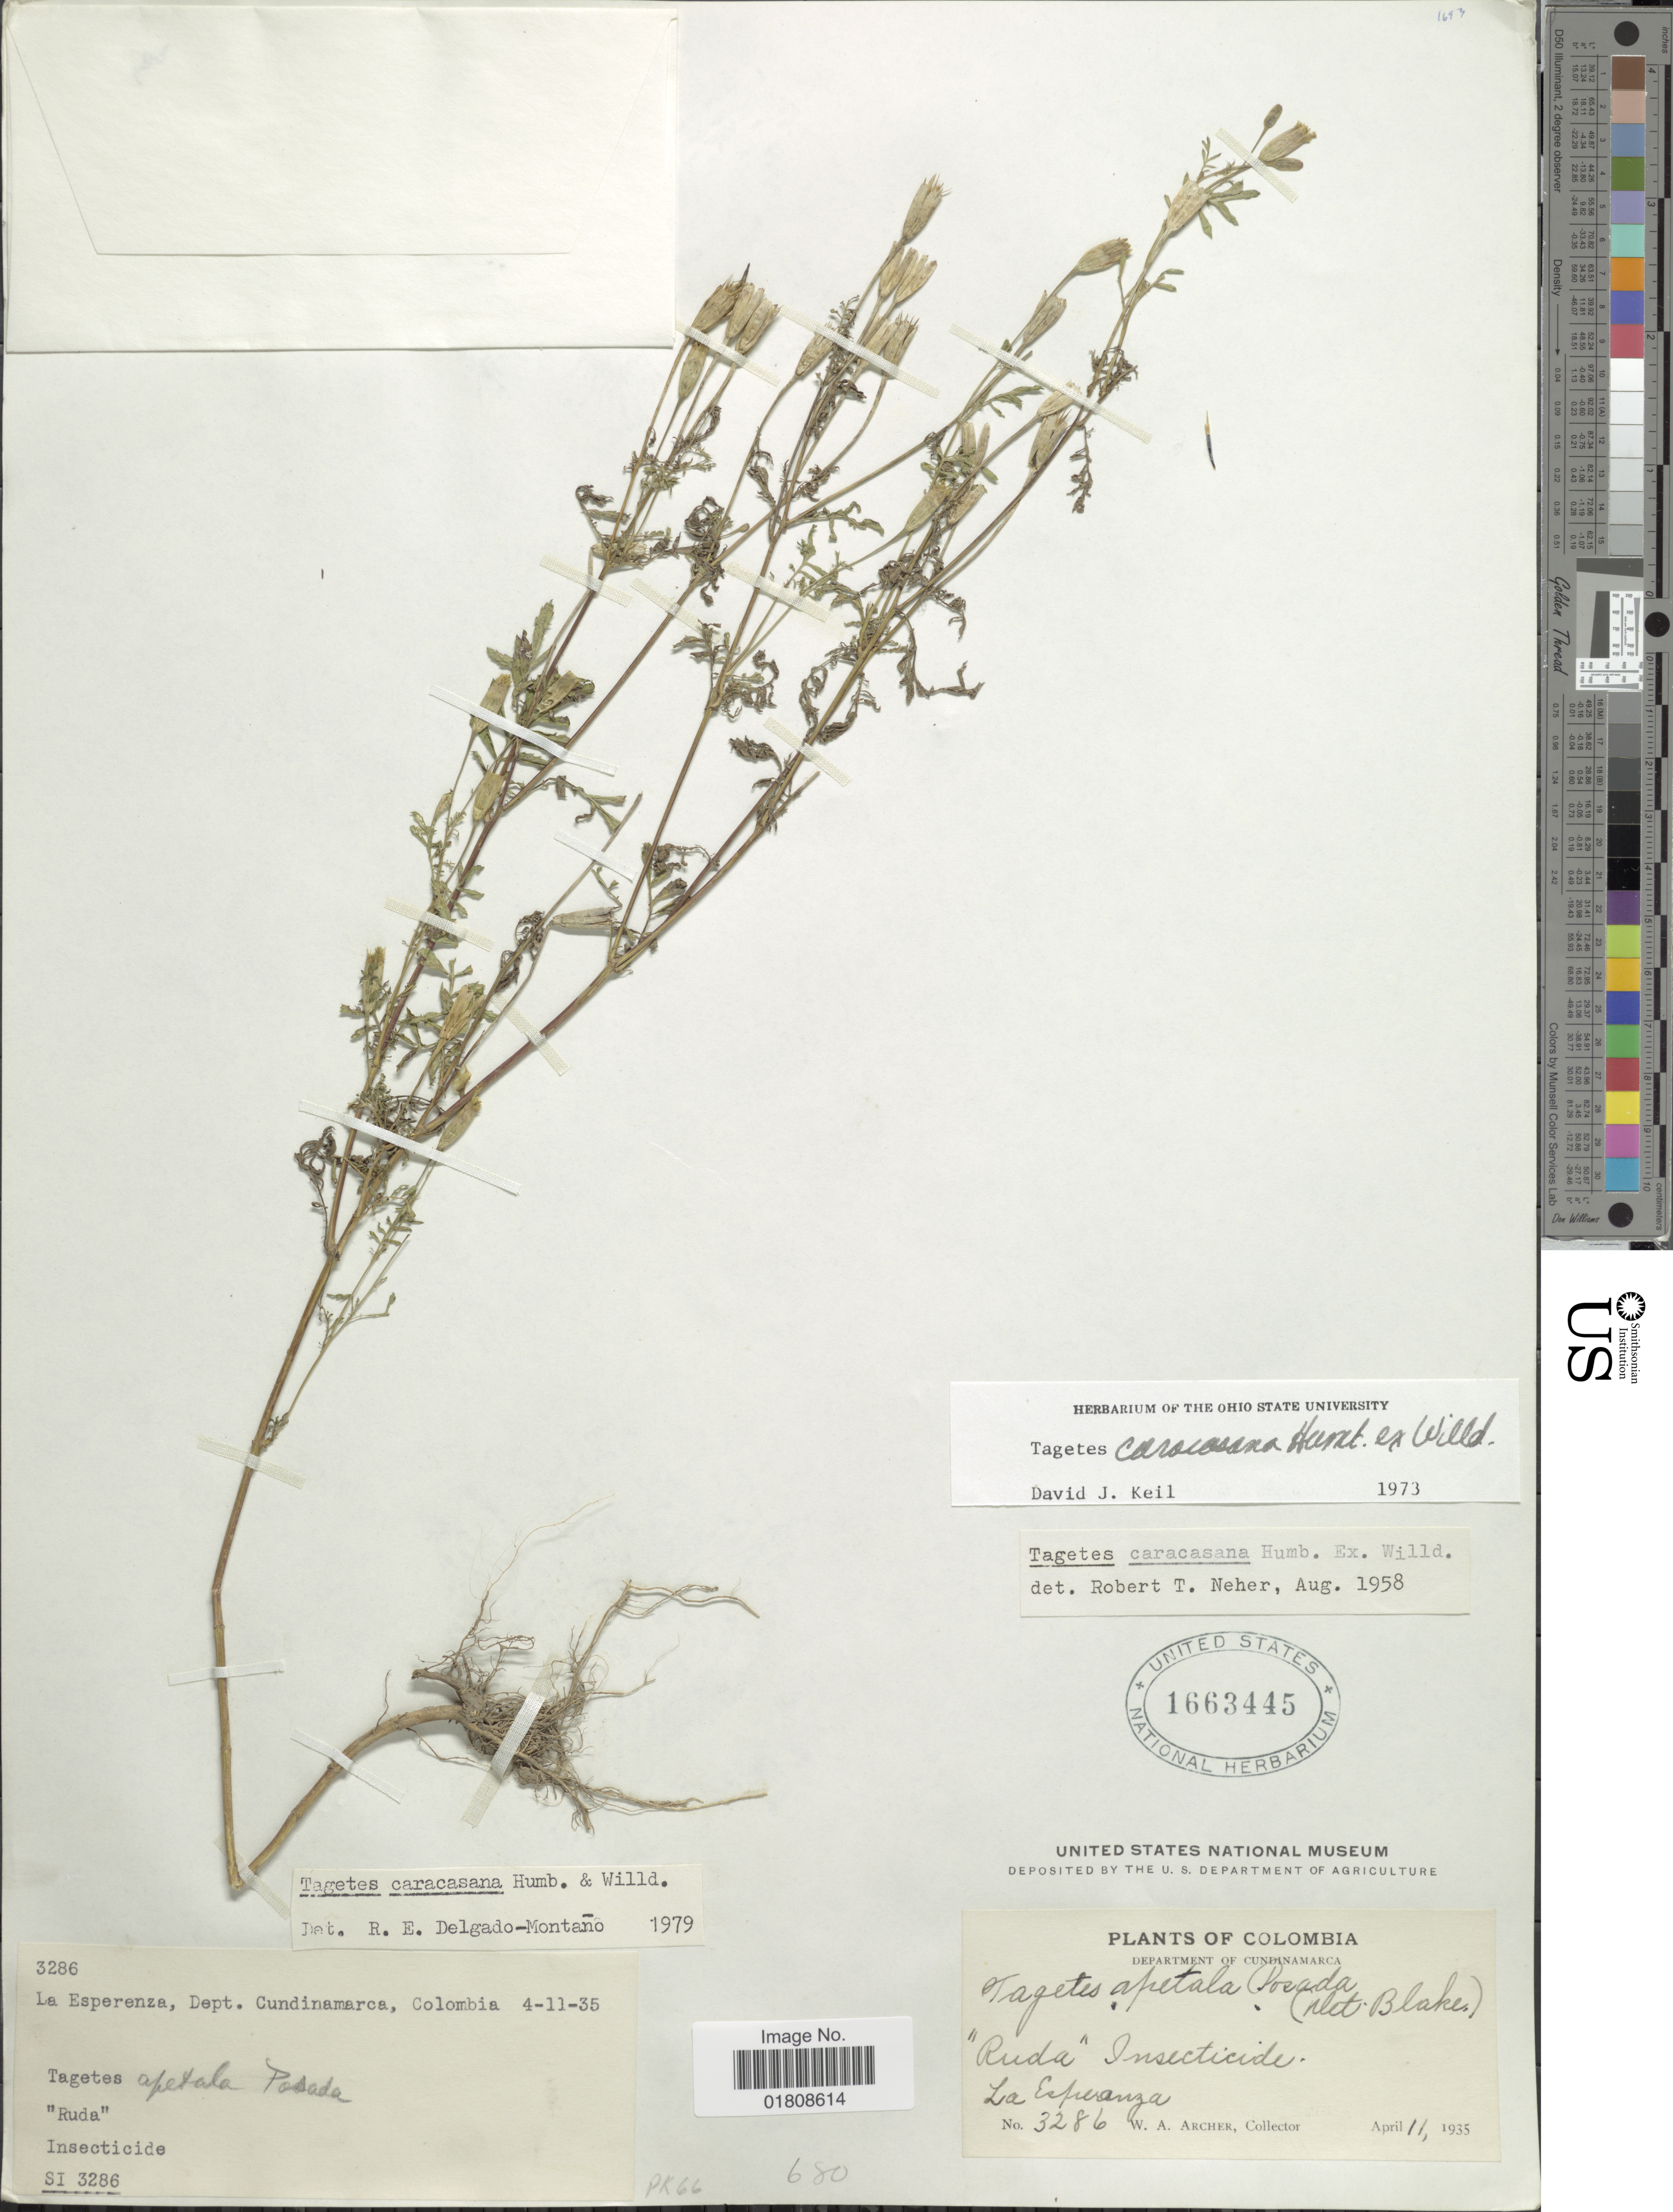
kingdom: Plantae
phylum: Tracheophyta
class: Magnoliopsida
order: Asterales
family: Asteraceae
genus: Tagetes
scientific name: Tagetes caracasana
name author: Humb. ex Willd.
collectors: W. A. Archer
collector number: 3286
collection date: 1935-04-11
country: Colombia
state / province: Cundinamarca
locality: La Esperanza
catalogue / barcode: US 1663445